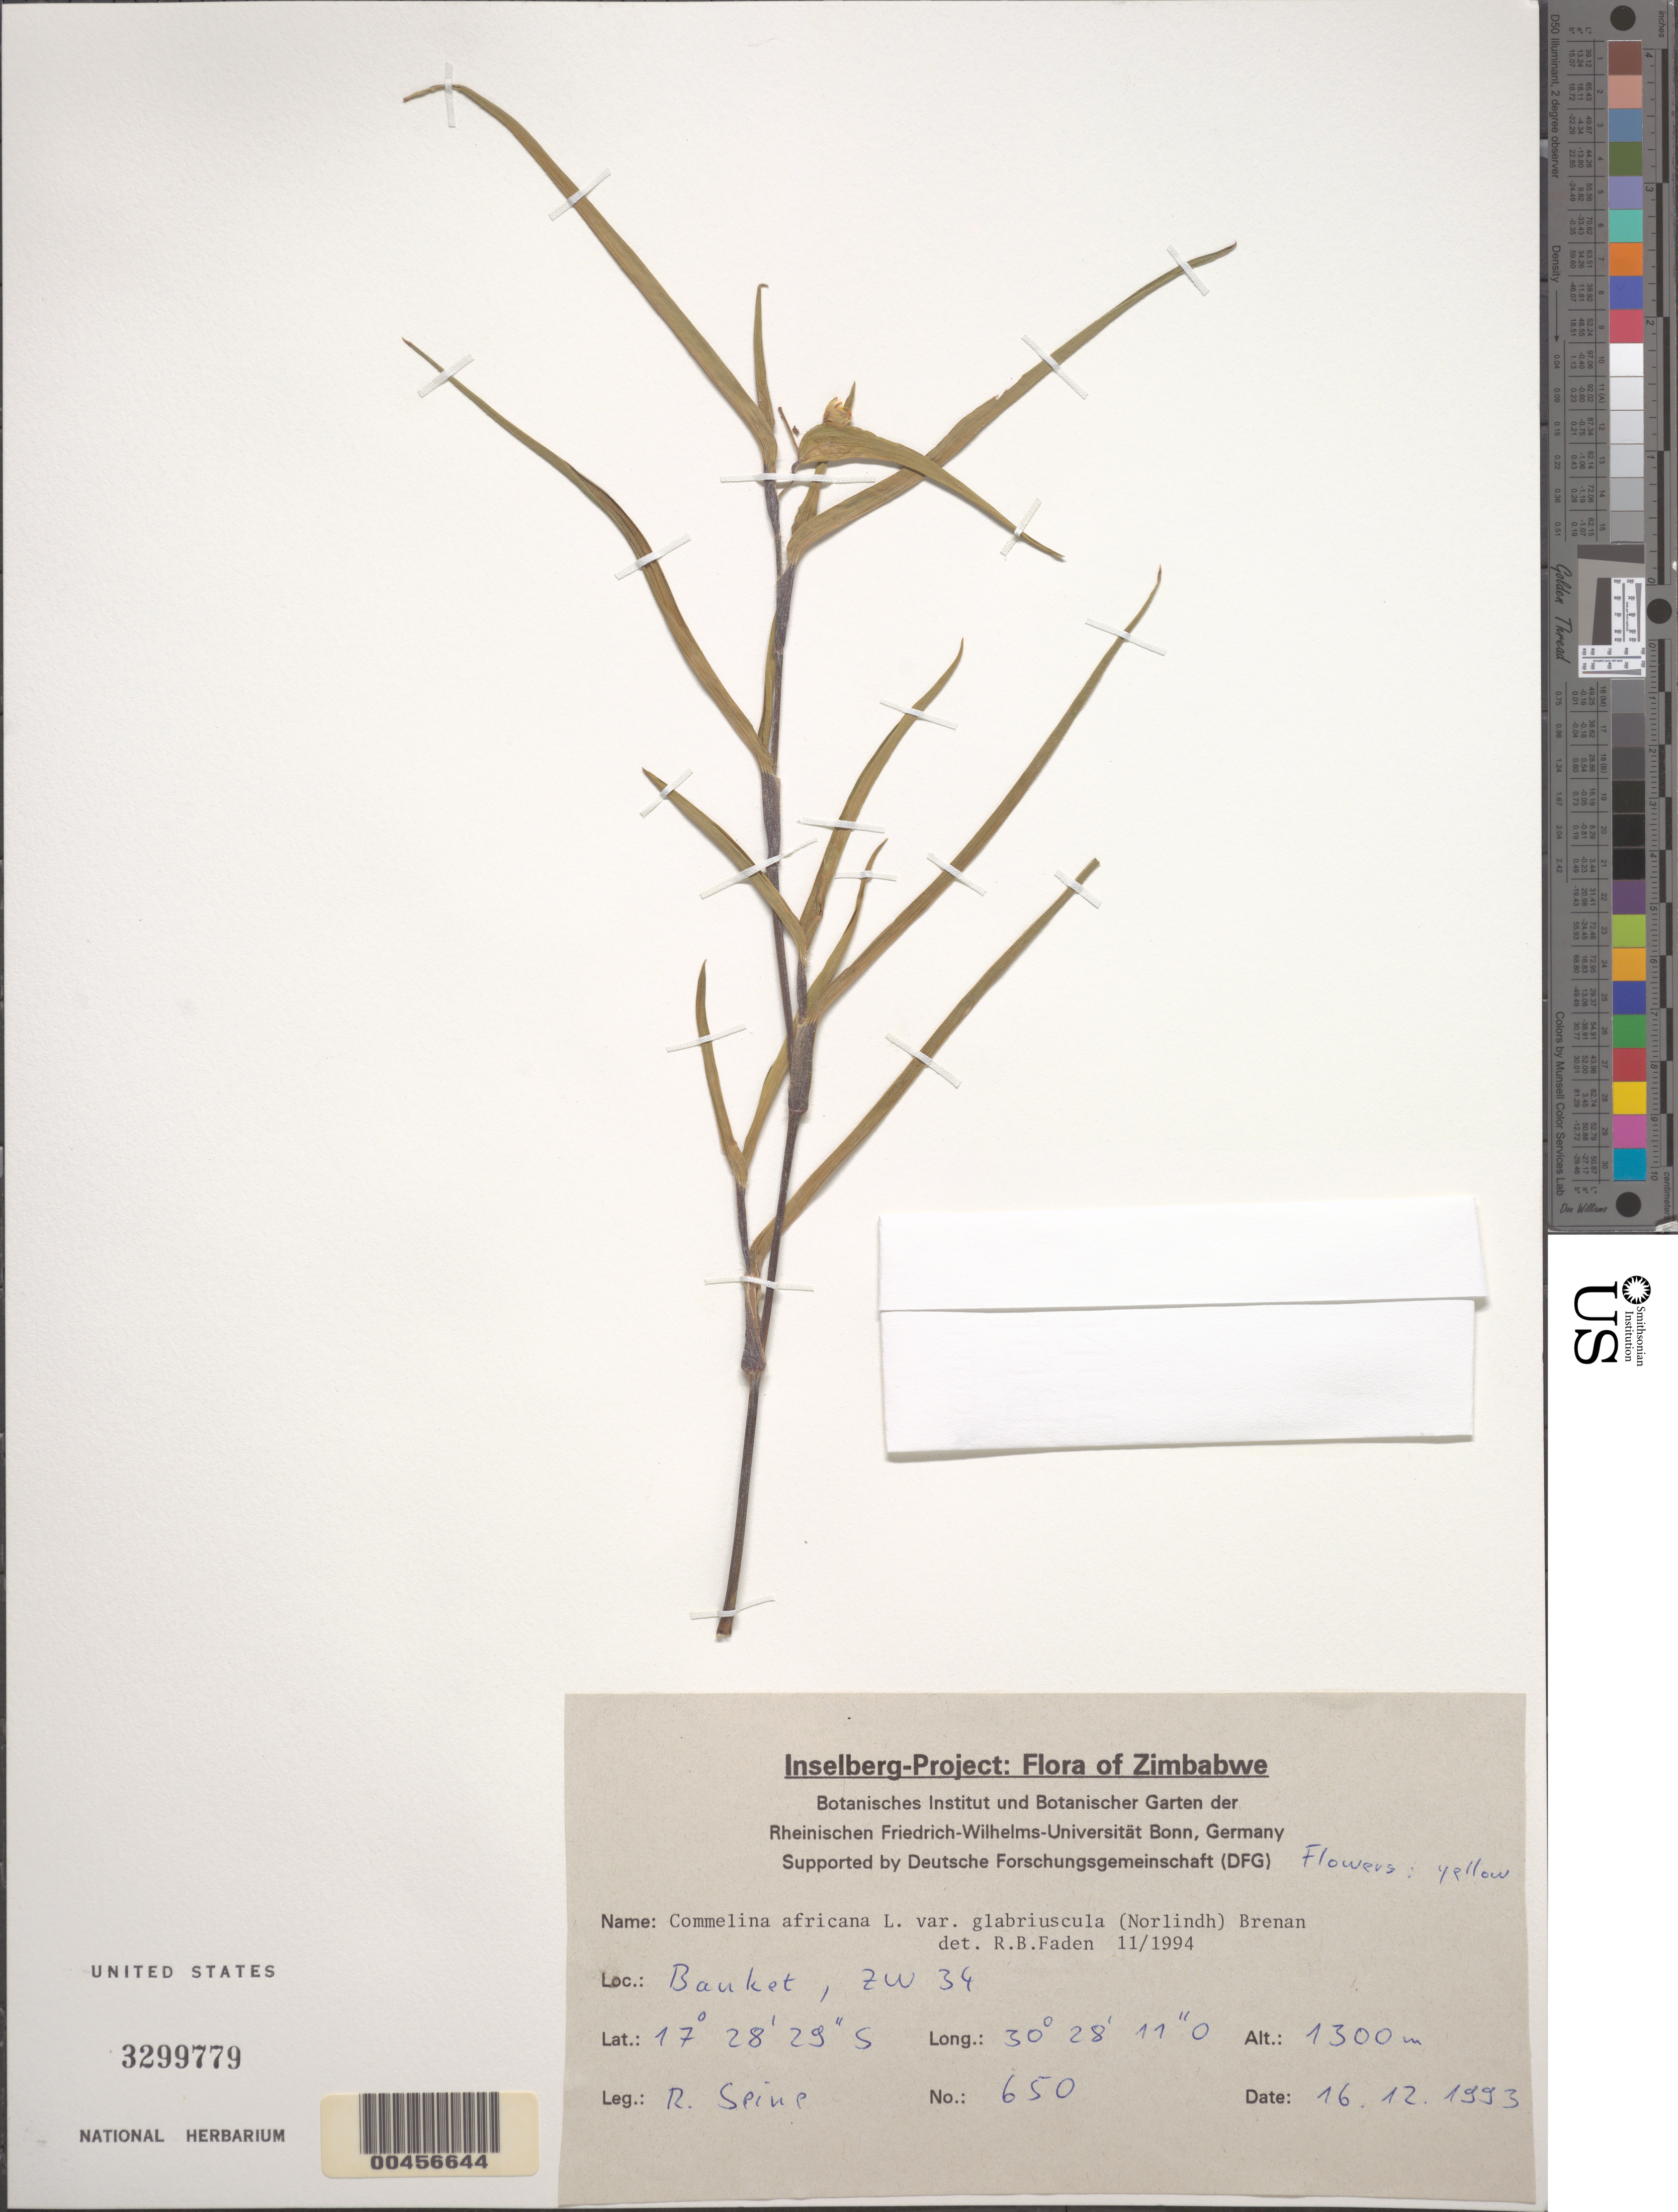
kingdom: Plantae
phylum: Tracheophyta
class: Liliopsida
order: Commelinales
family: Commelinaceae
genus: Commelina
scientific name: Commelina africana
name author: L.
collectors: R. Seine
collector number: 650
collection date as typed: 16 Dec 1993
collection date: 1993-12-16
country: Zimbabwe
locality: Bauket, zw34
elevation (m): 1300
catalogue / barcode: US 3299779